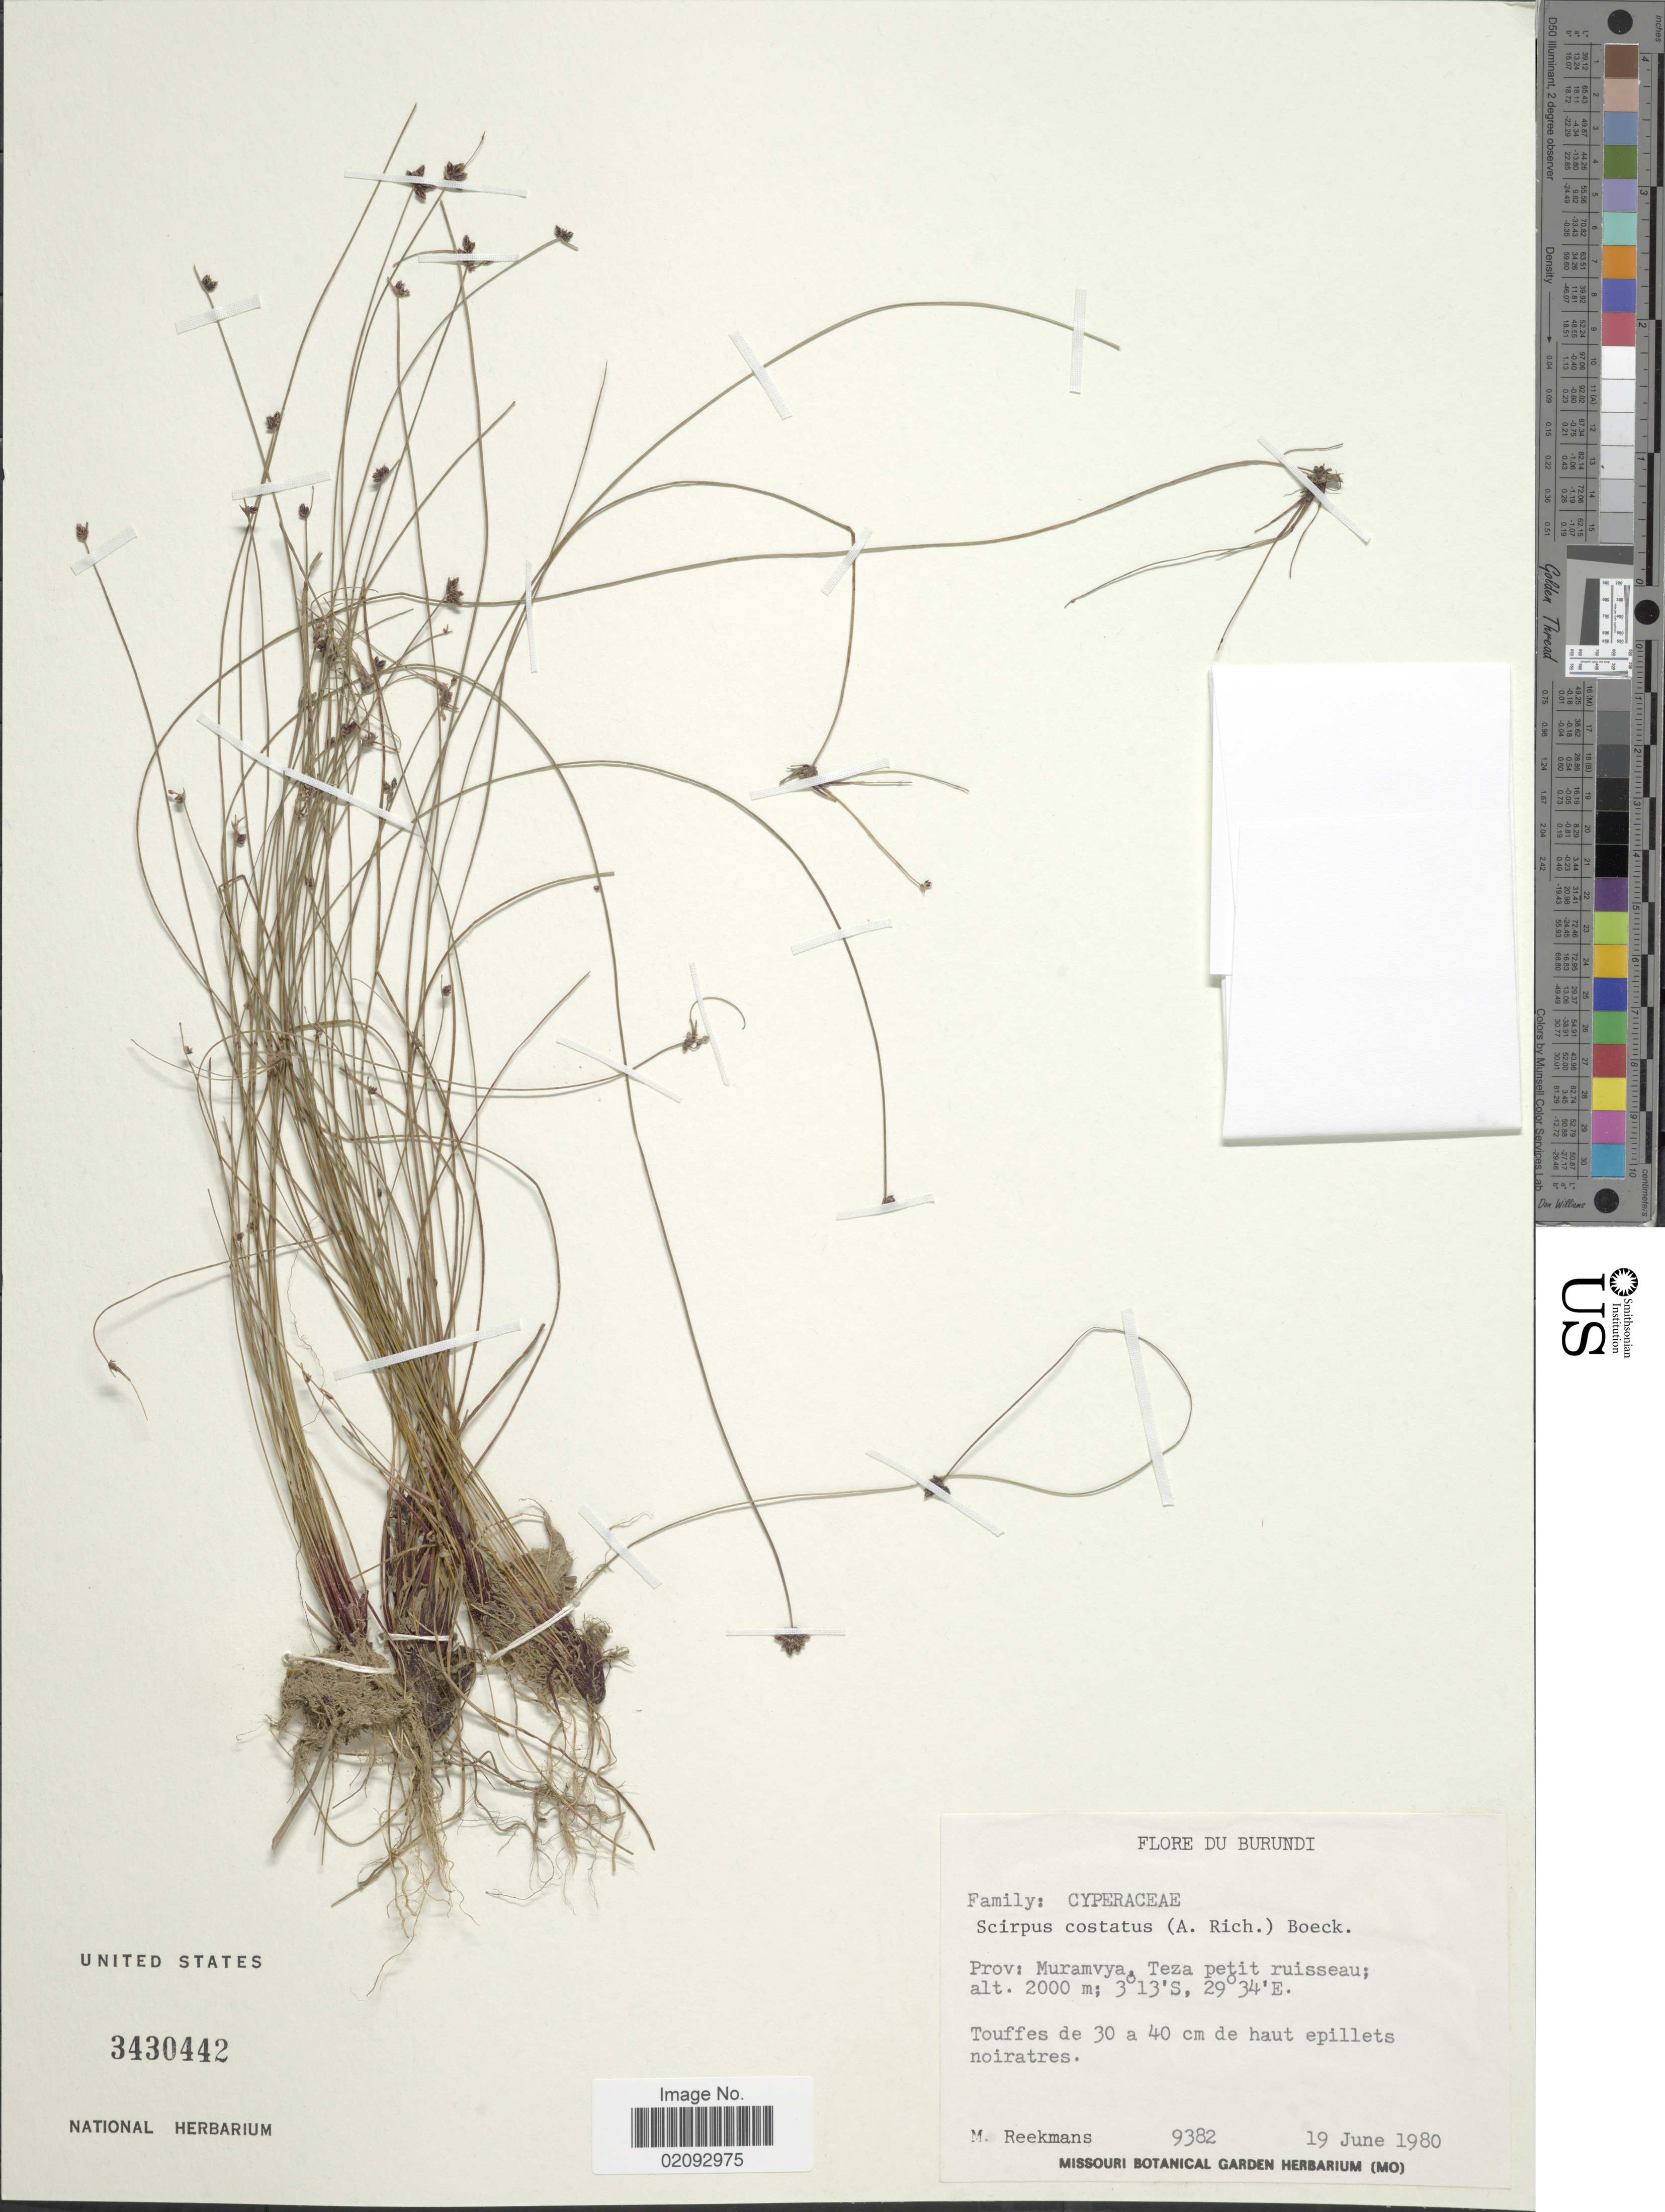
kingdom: Plantae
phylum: Tracheophyta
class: Liliopsida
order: Poales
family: Cyperaceae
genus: Isolepis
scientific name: Isolepis costata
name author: Hochst. ex A. Rich.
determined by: Strong, Mark T., (BOT), Smithsonian Institution - National Museum of Natural History (UNITED STATES)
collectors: M. Reekmans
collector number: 9382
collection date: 1980-06-19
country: Burundi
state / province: Muramvya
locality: Teza petit ruisseau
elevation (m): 2000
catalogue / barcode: US 3430442